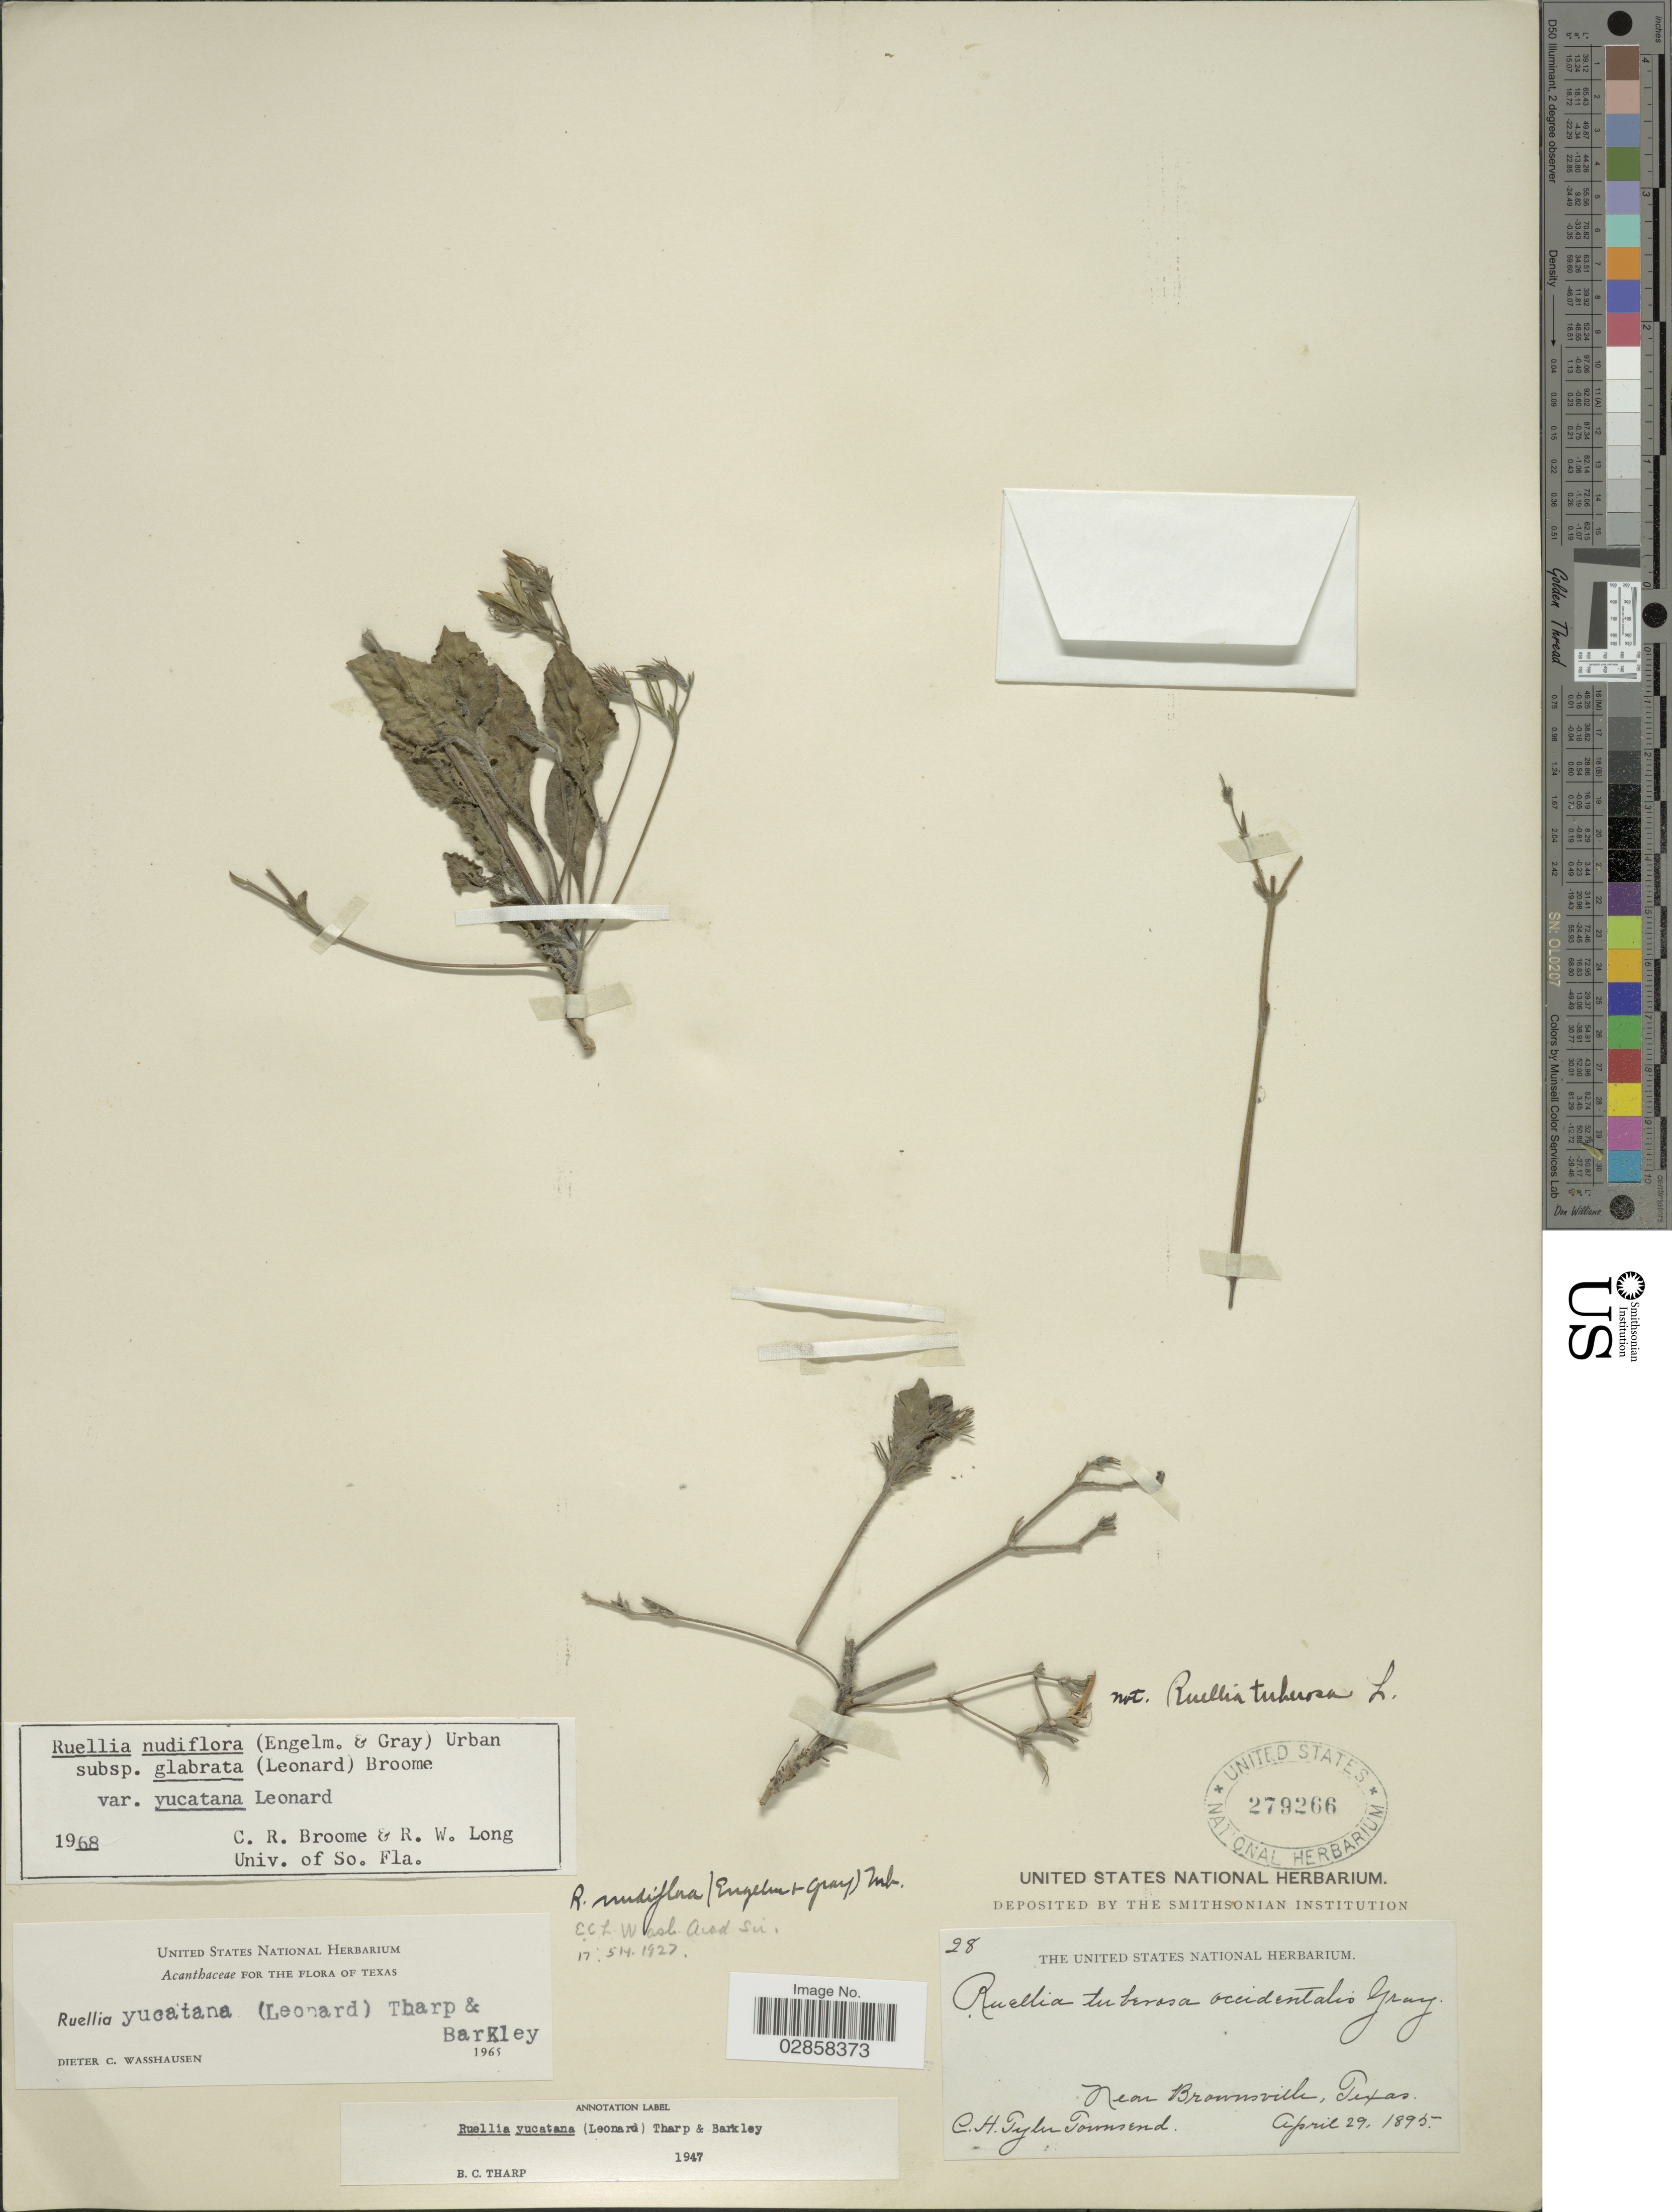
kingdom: Plantae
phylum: Tracheophyta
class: Magnoliopsida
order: Lamiales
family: Acanthaceae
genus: Ruellia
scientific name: Ruellia yucatana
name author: (Leonard) Tharp & F.A. Barkley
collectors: C. H. T. Townsend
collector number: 28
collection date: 1895-04-29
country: United States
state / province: Texas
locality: Near Brownsville.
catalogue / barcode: US 279266